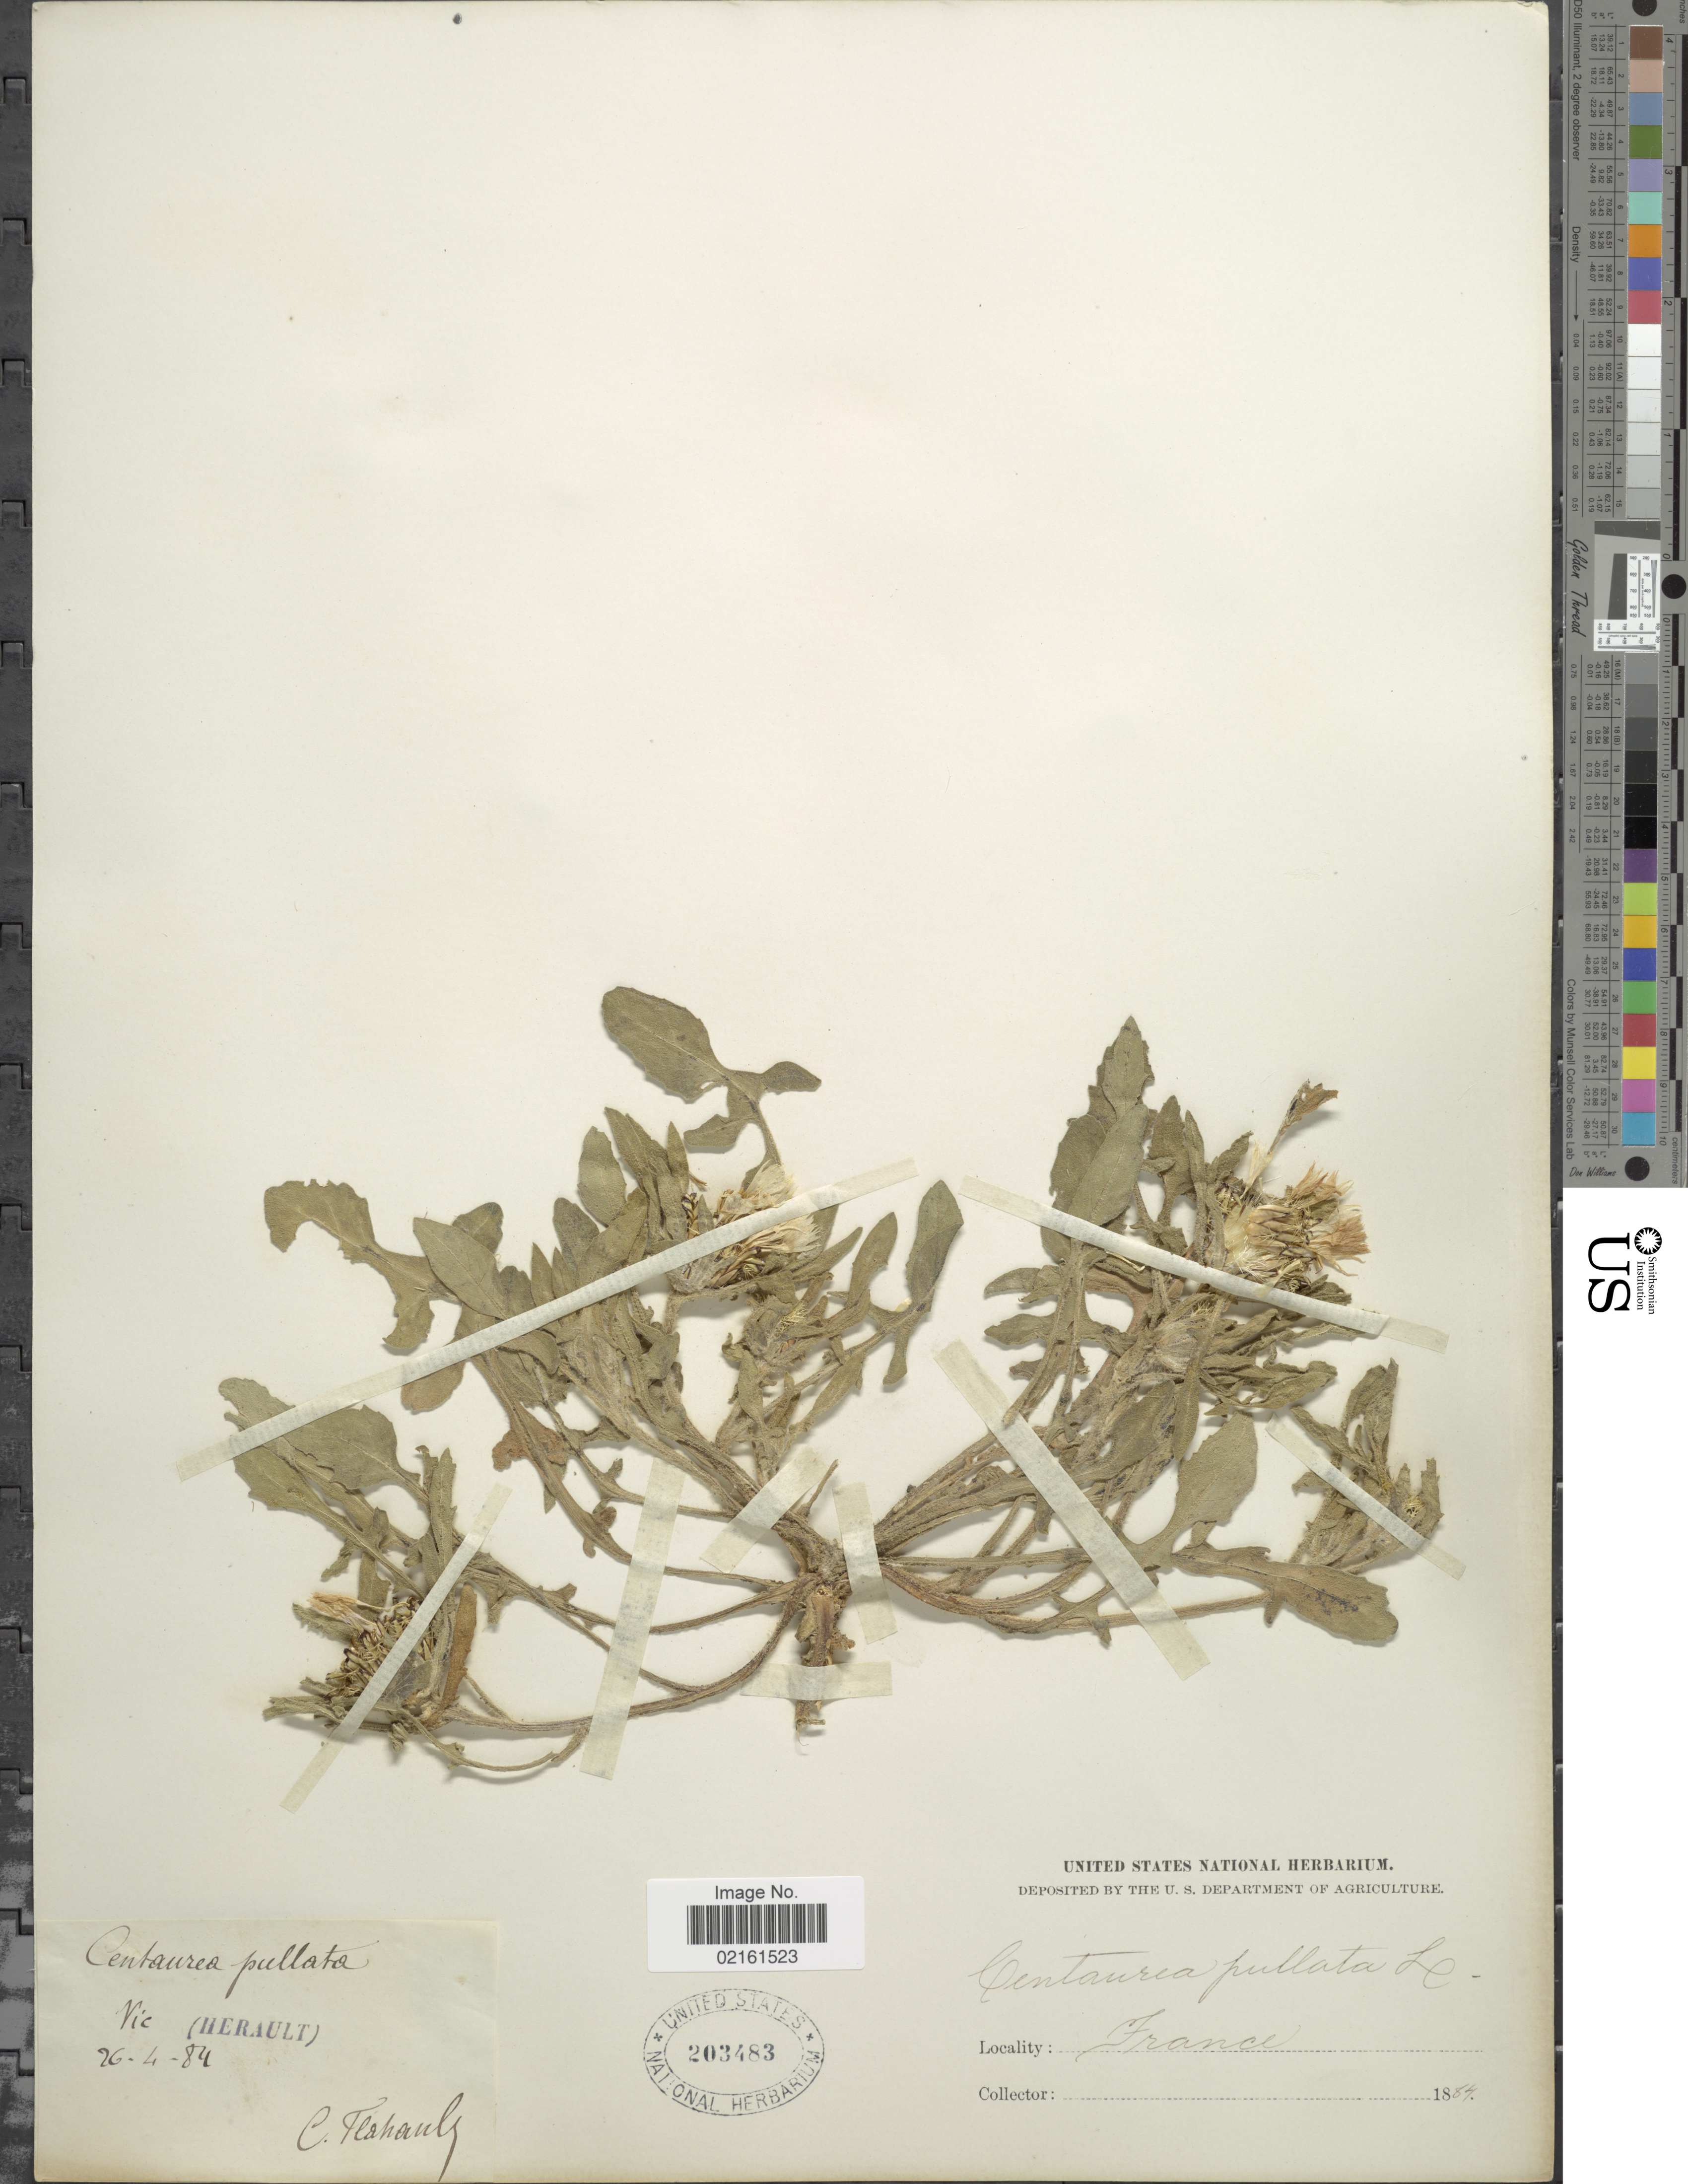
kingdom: Plantae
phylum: Tracheophyta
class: Magnoliopsida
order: Asterales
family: Asteraceae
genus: Centaurea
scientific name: Centaurea pullata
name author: L.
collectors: Flahault, C.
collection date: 1884-04-26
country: France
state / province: Occitanie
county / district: Hérault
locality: Vic (Herault)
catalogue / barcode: US 203483